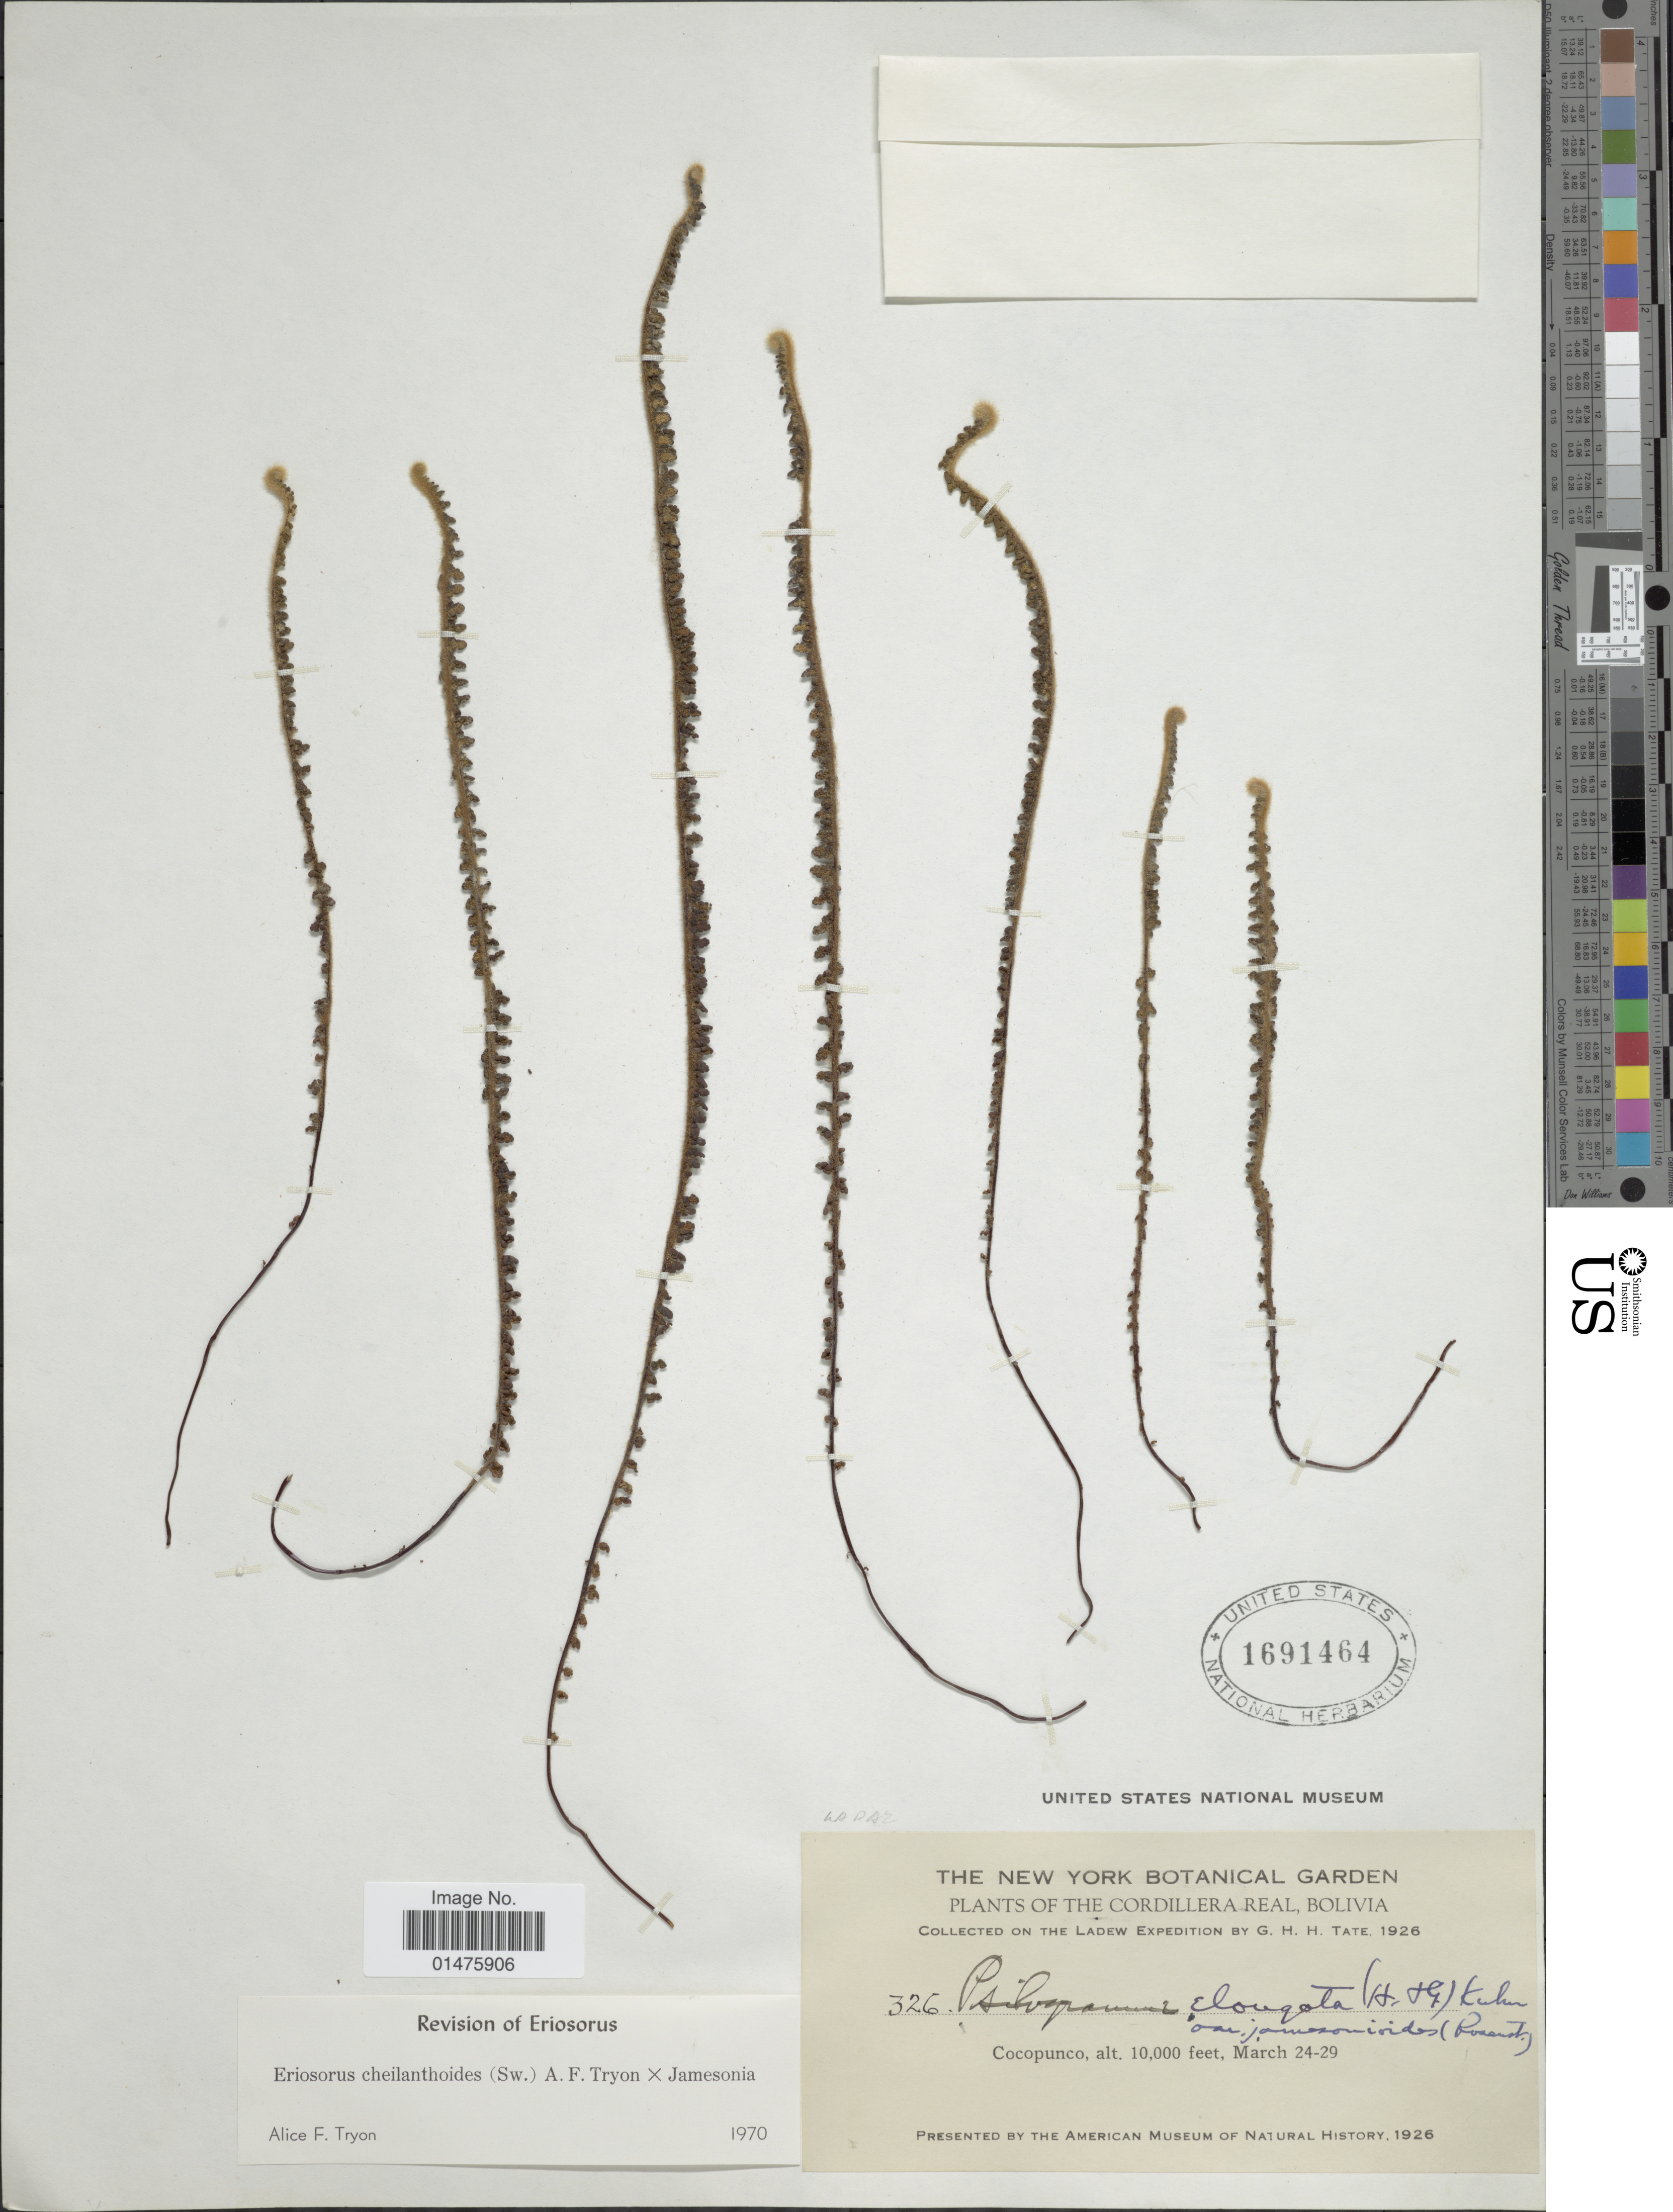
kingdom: Plantae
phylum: Tracheophyta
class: Polypodiopsida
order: Polypodiales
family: Pteridaceae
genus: Jamesonia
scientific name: Jamesonia cheilanthoides x J. jamesonia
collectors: G. H. H.Tate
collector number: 326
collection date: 1926-03-24/1926-03-29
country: Bolivia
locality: The Cordillera Real, Cocopunco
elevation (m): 3048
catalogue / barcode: US 1691464